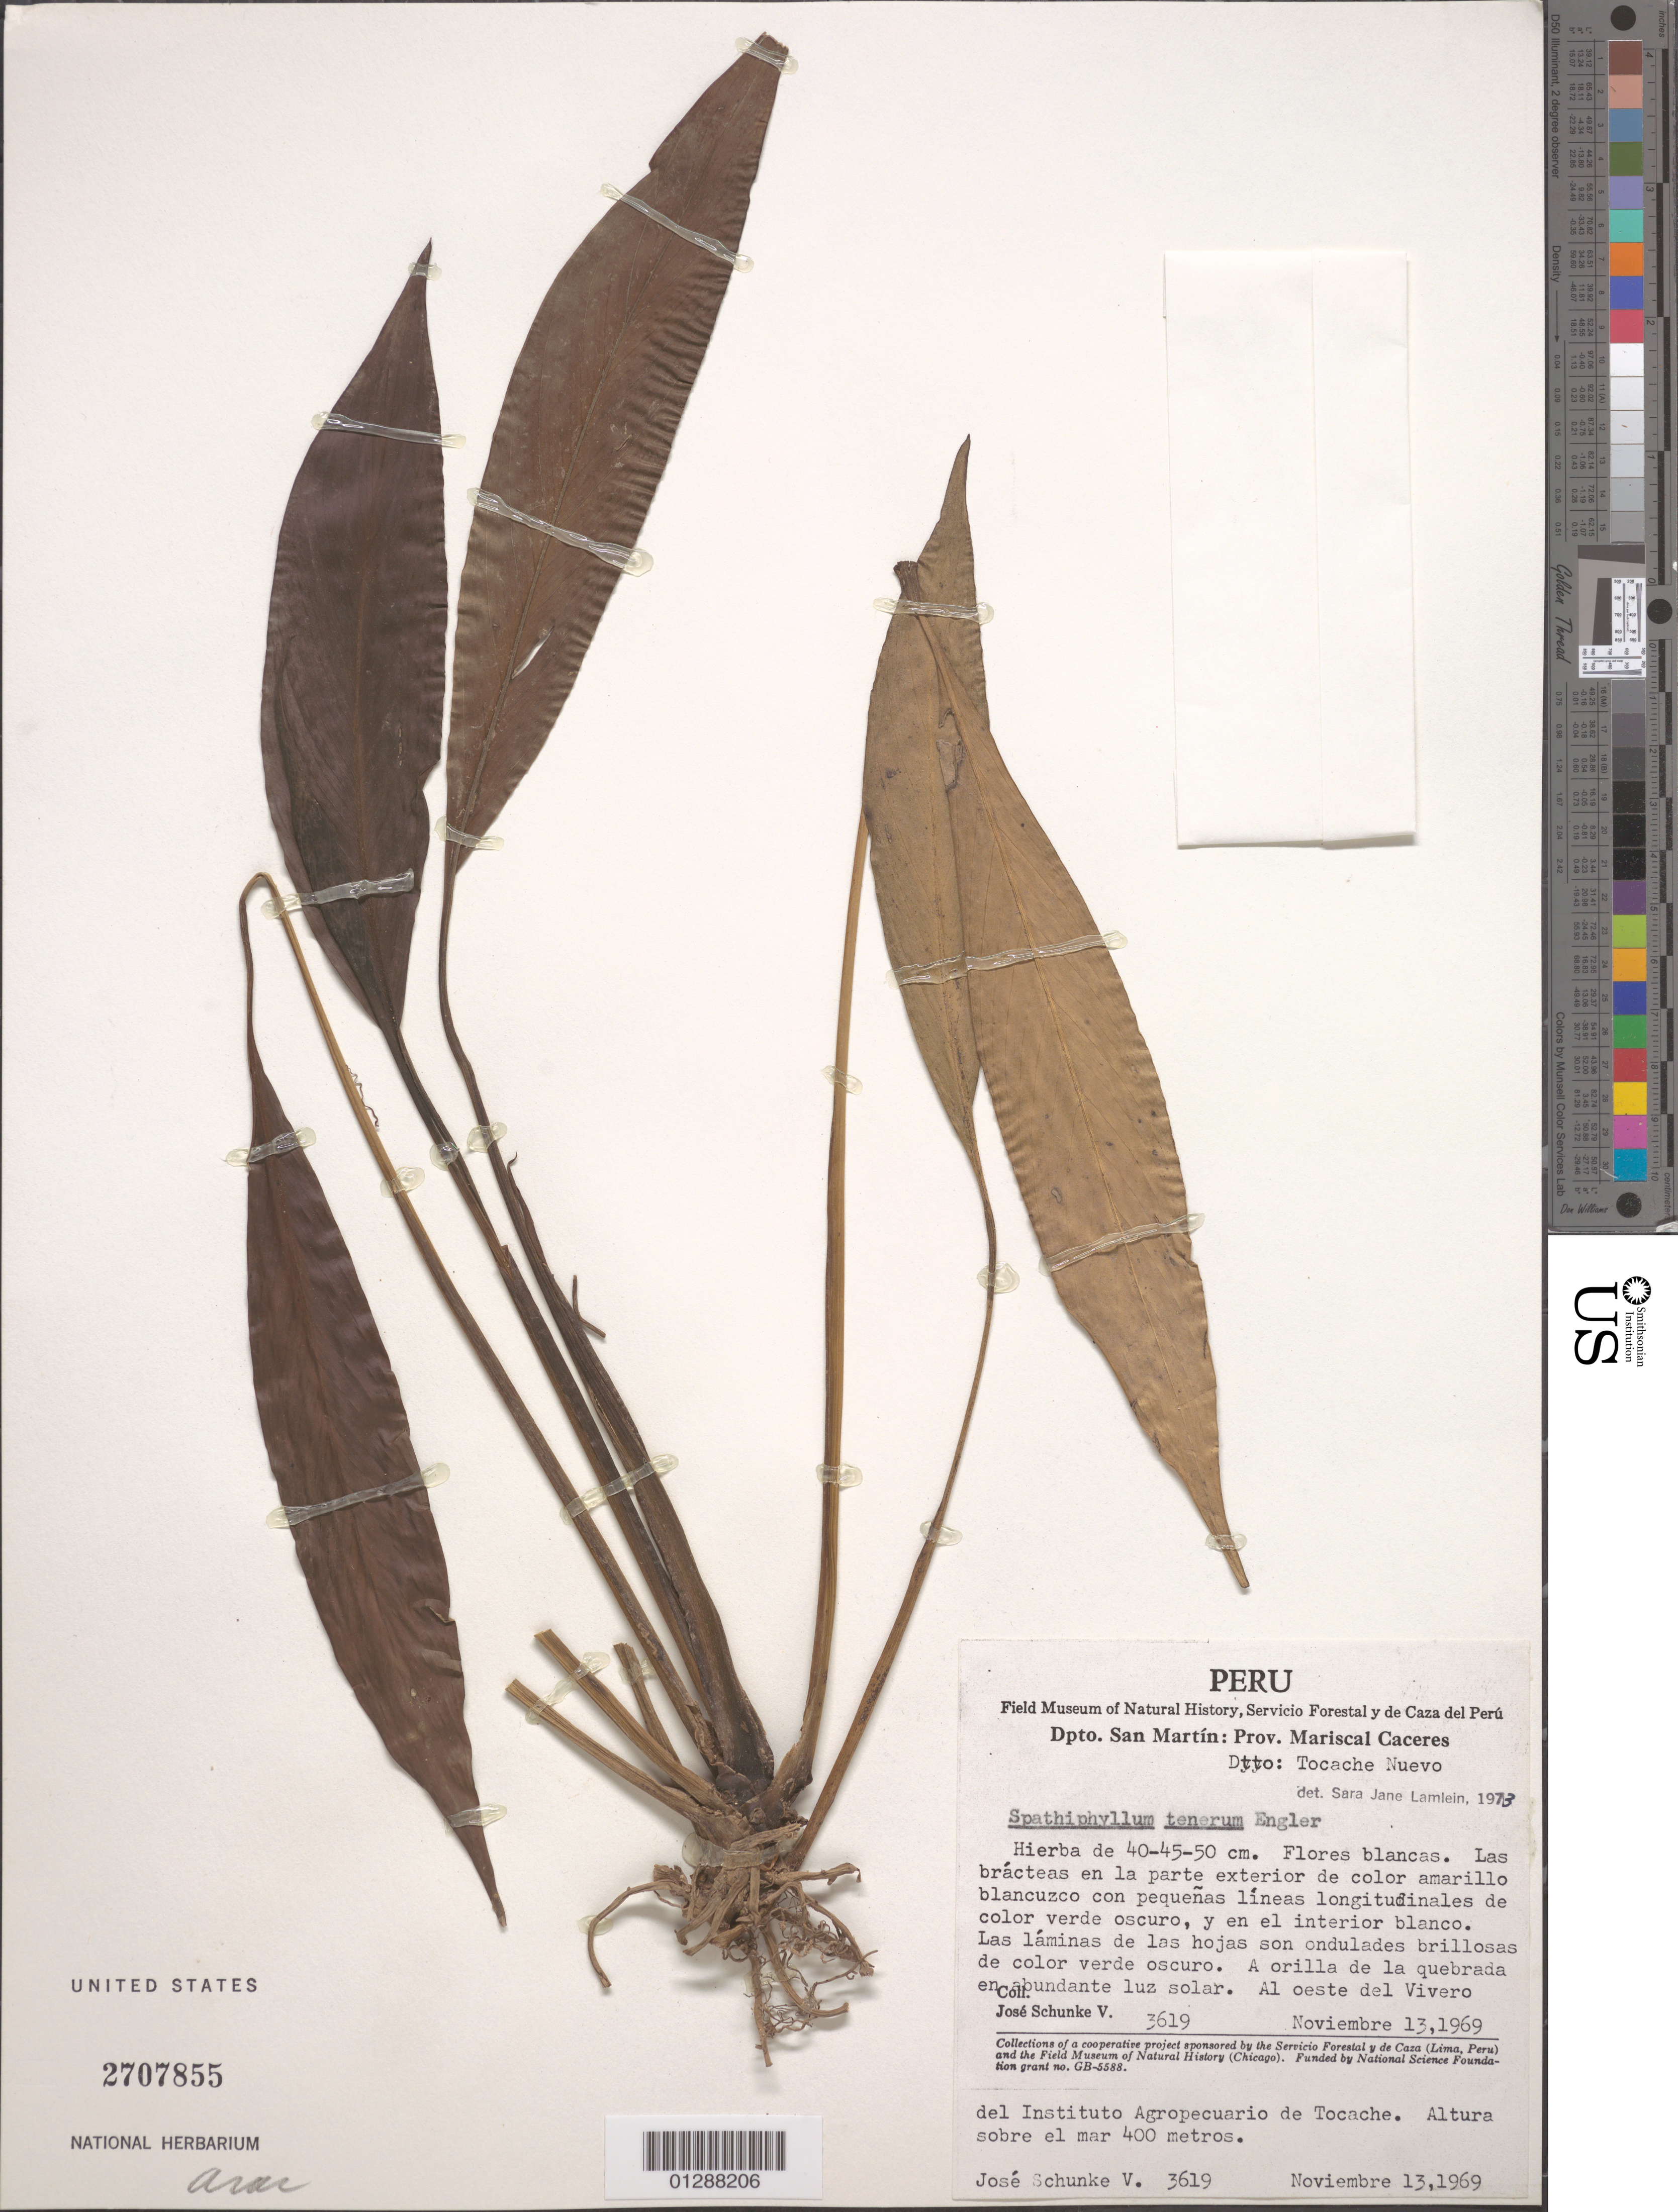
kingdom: Plantae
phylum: Tracheophyta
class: Liliopsida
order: Alismatales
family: Araceae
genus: Spathiphyllum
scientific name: Spathiphyllum tenerum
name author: Engl.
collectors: J. Schunke Vigo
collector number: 3619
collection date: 1969-11-13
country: Peru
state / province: San Martín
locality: Dpto. San Martín: Prov. Mariscal Caceres. Dtto: Tocache Nuevo. Al oeste del Vivero del Instituto Agropecuario de Tocache.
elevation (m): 400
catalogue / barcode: US 2707855